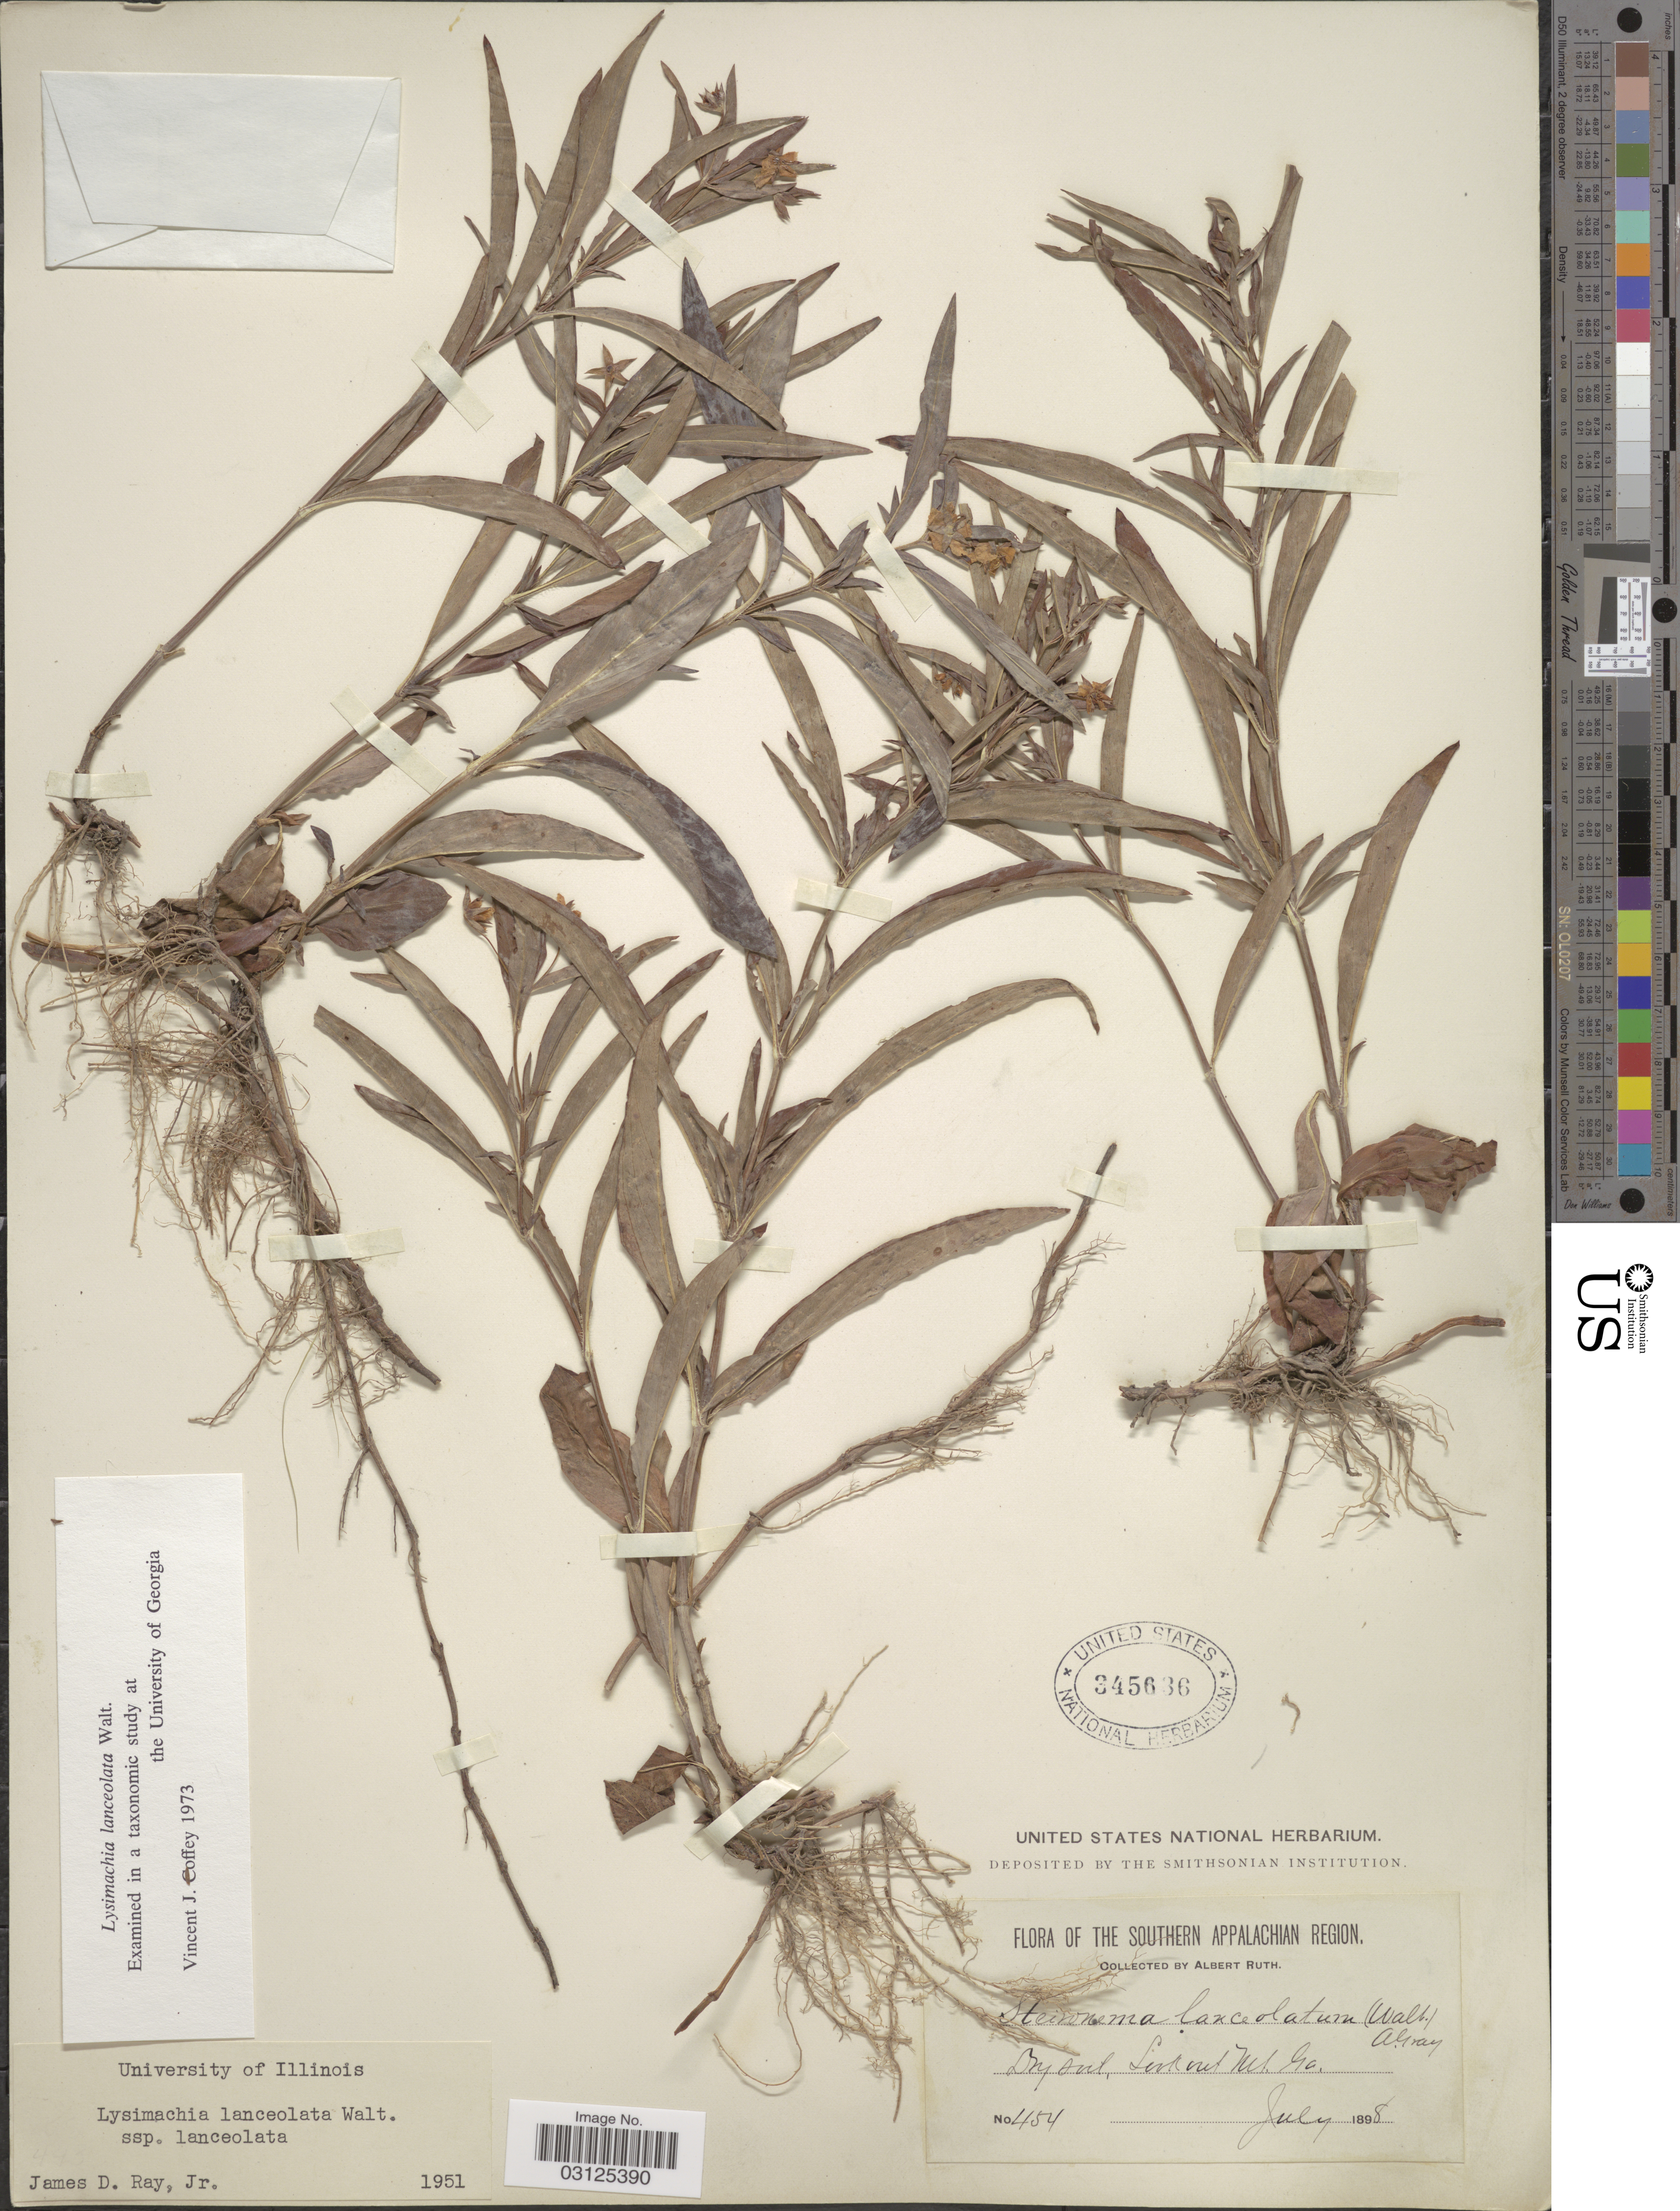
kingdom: Plantae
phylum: Tracheophyta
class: Magnoliopsida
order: Ericales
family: Primulaceae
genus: Lysimachia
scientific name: Lysimachia lanceolata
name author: Walter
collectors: A. Ruth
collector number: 454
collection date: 1898-07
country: United States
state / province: Georgia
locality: The Southern Appalachian Region. Dry soil, Lookout Mt.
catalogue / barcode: US 345636